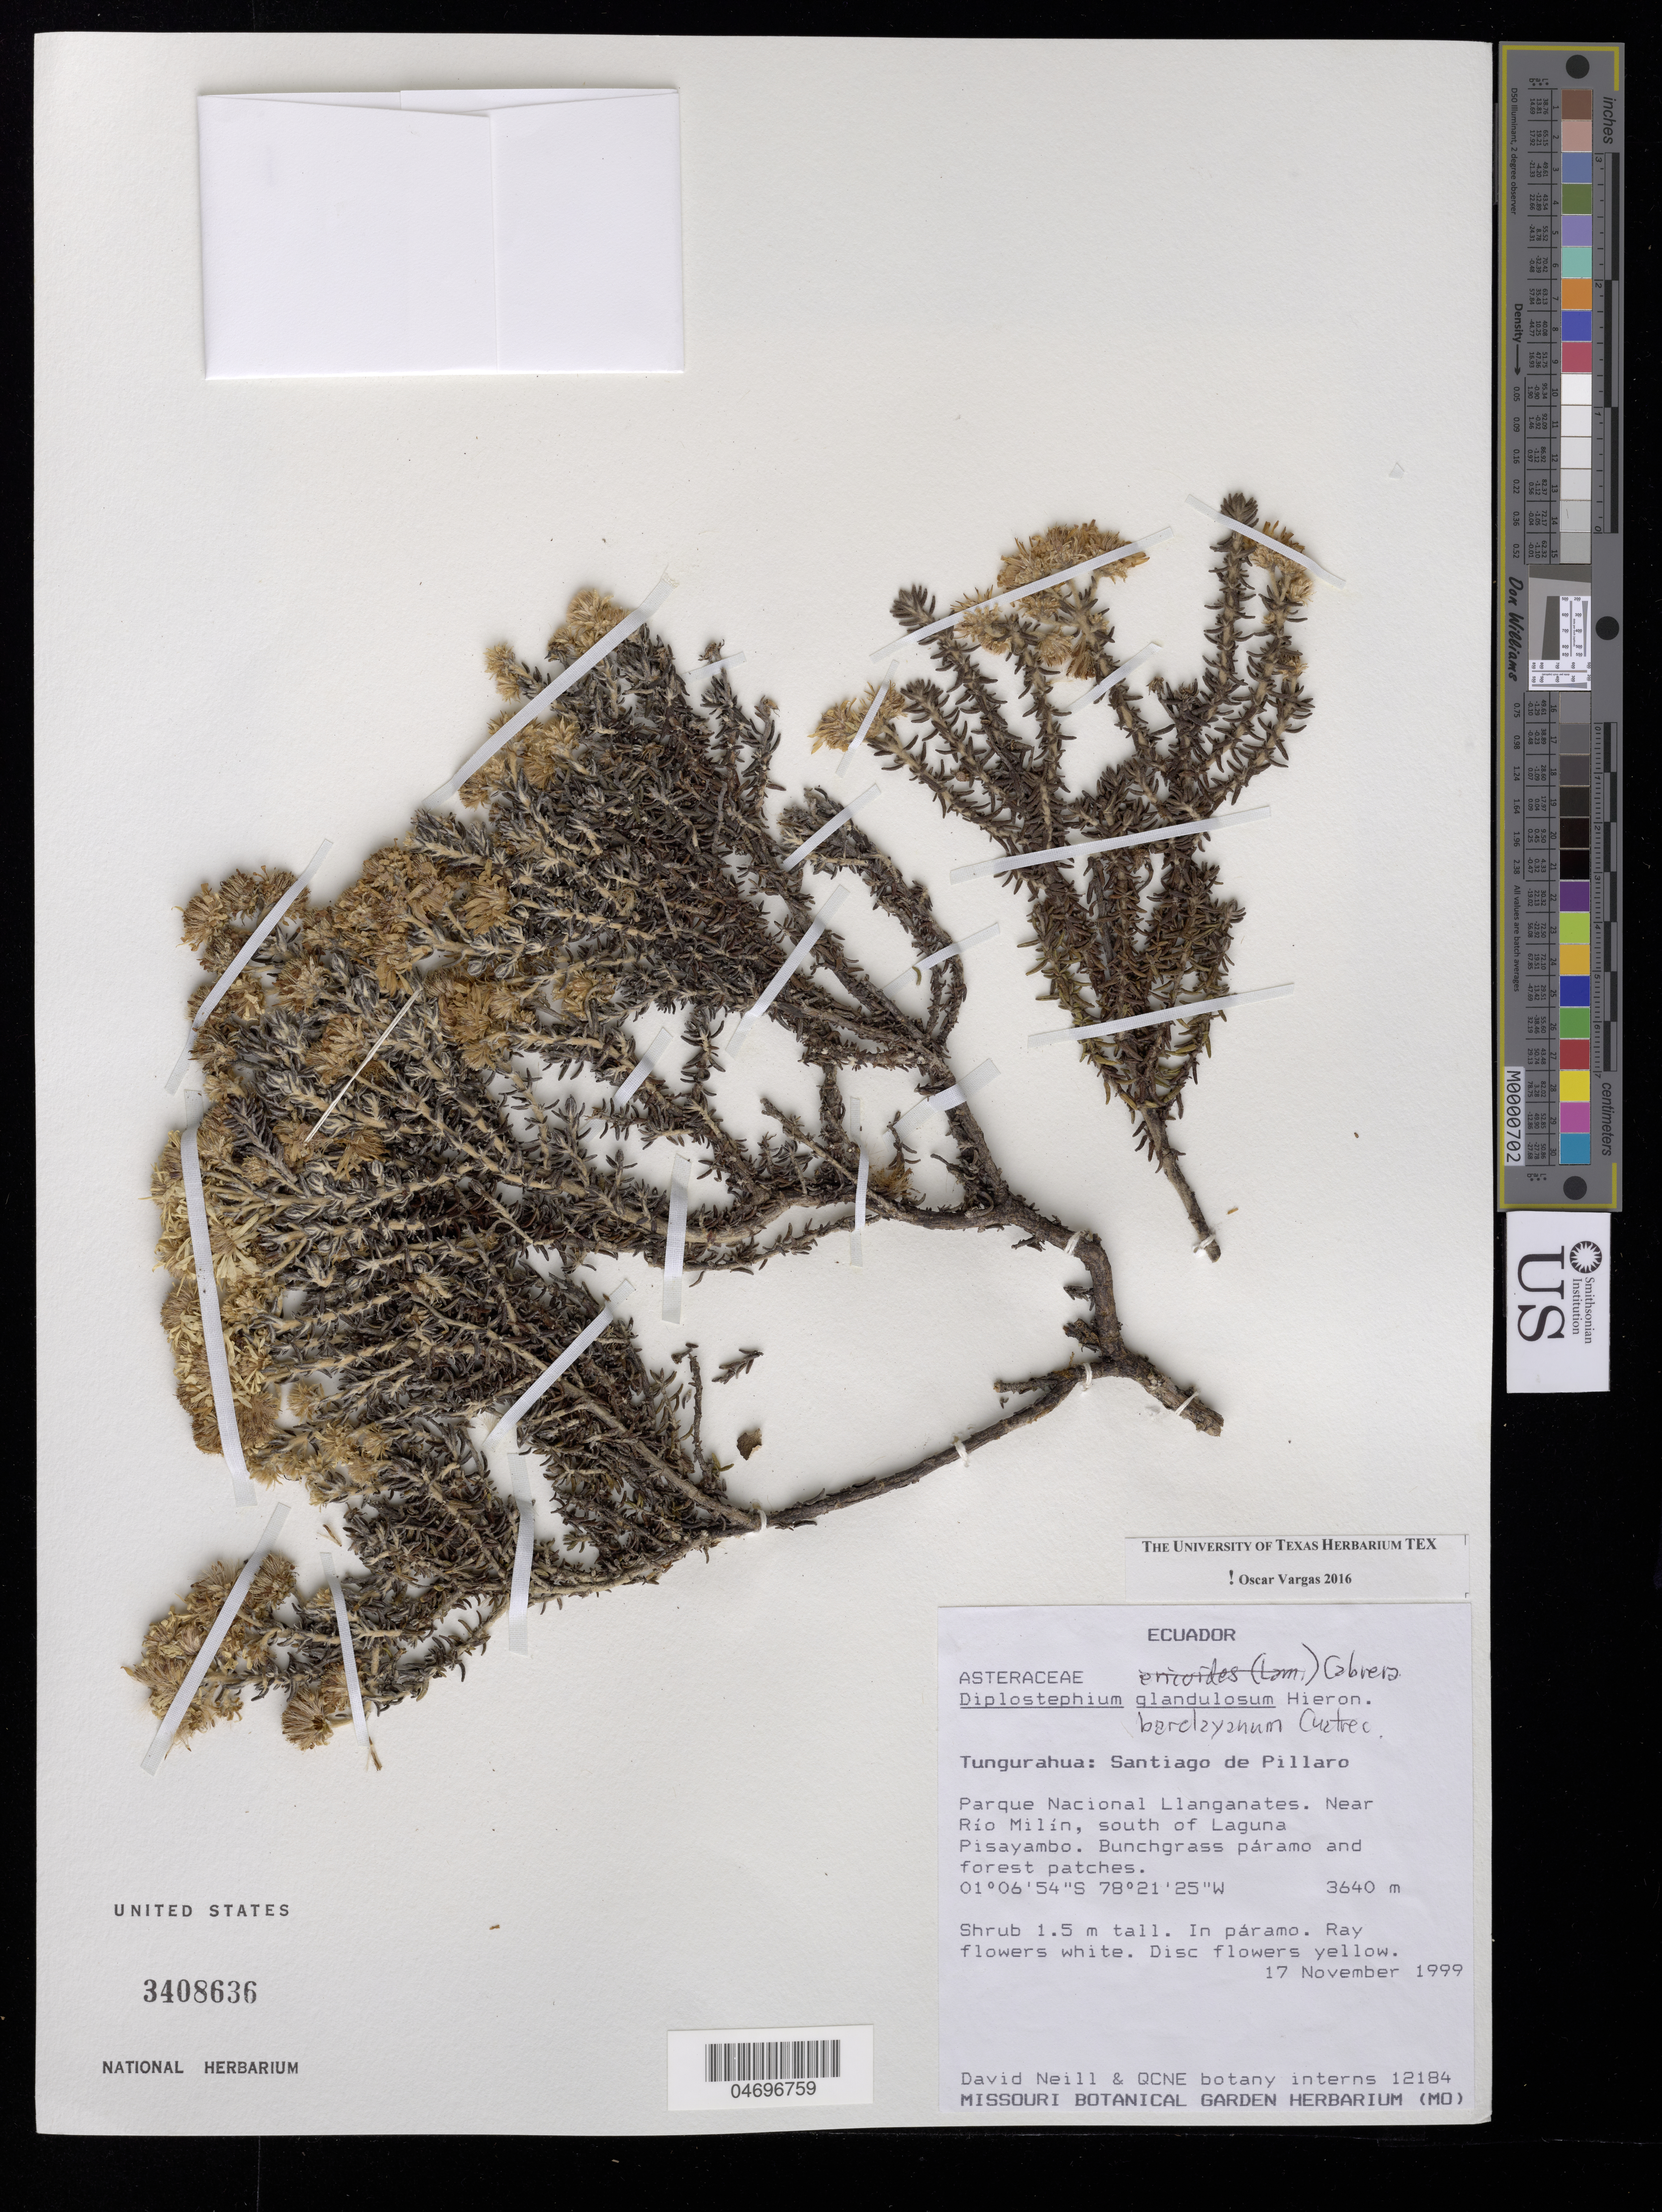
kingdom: Plantae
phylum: Tracheophyta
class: Magnoliopsida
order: Asterales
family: Asteraceae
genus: Diplostephium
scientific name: Diplostephium barclayanum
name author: Cuatrec.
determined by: Vargas, Oscar M.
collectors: D. Neill & QCNE botany interns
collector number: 12184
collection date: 1999-11-17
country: Ecuador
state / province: Tungurahua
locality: Santiago de Pillaro. Parque Nacional Llanganates. Near Río Milín, southwest of Laguna Pisayambo.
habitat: paramo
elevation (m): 3640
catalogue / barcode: US 3408636